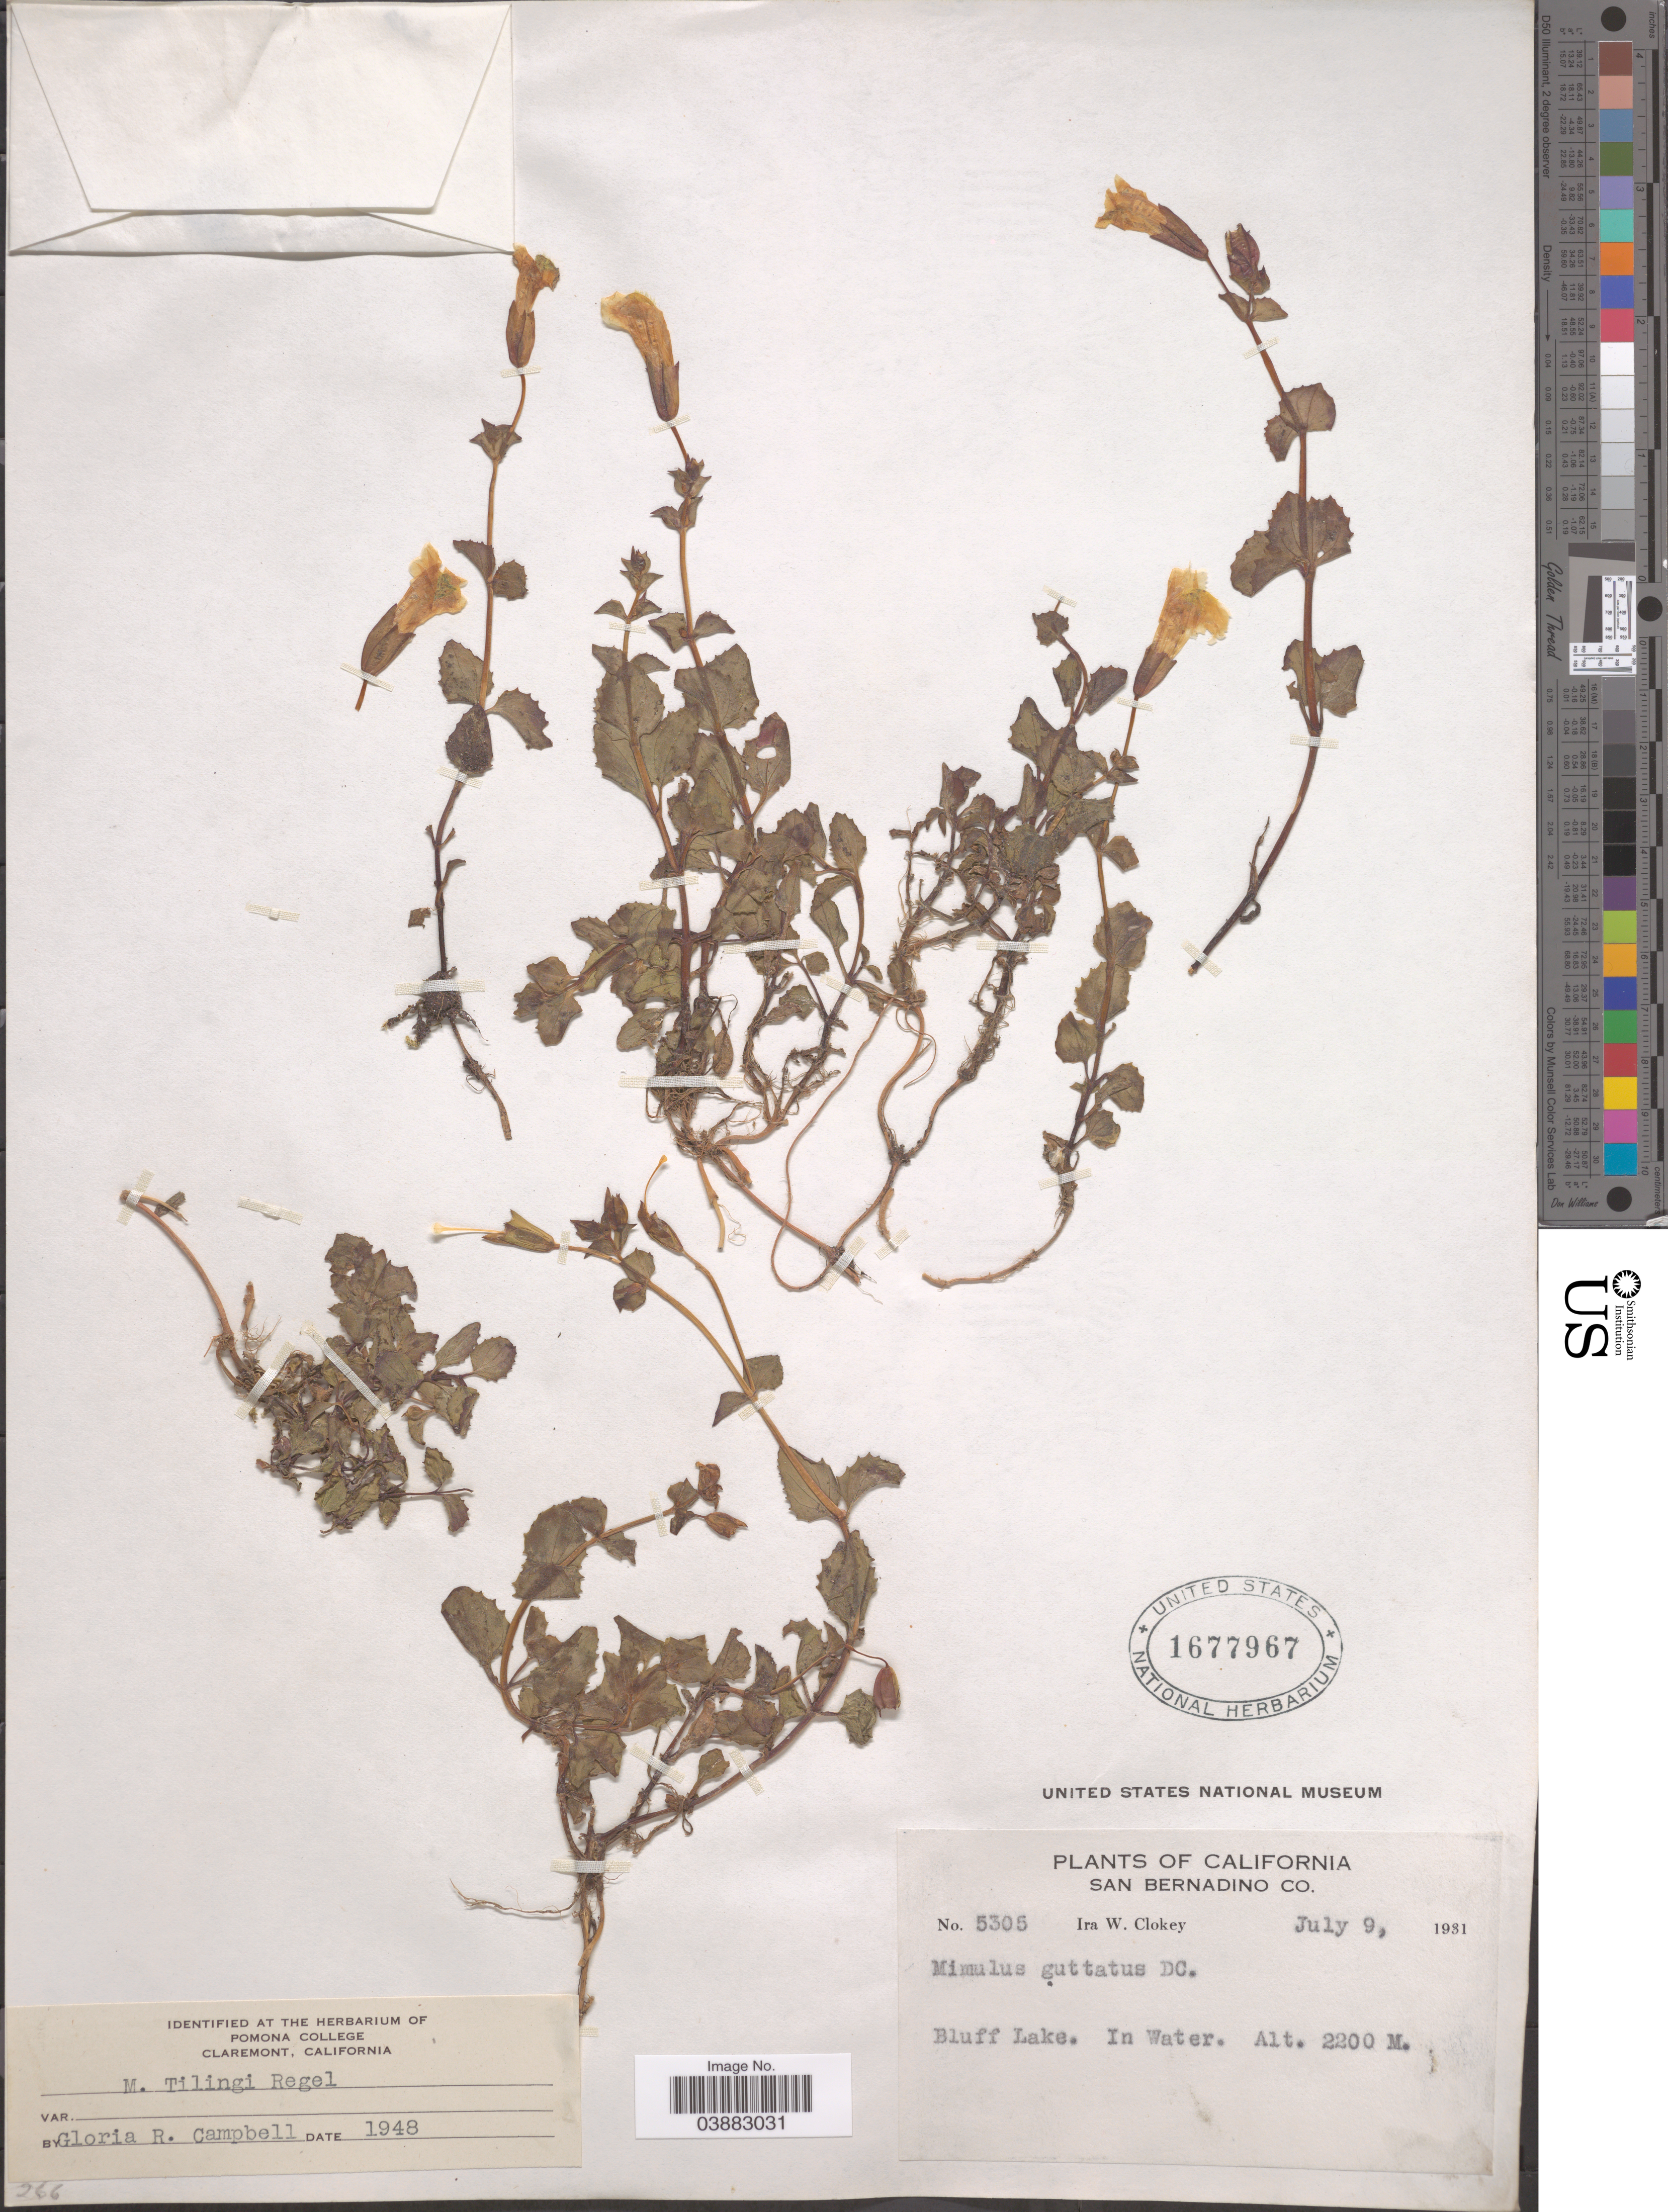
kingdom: Plantae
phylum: Tracheophyta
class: Magnoliopsida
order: Lamiales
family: Phrymaceae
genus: Mimulus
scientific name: Mimulus tilingii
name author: Regel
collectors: I. W. Clokey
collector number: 5305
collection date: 1931-07-09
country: United States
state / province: California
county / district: San Bernardino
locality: San Bernardino Co. Bluff Lake.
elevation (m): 2200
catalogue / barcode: US 1677967